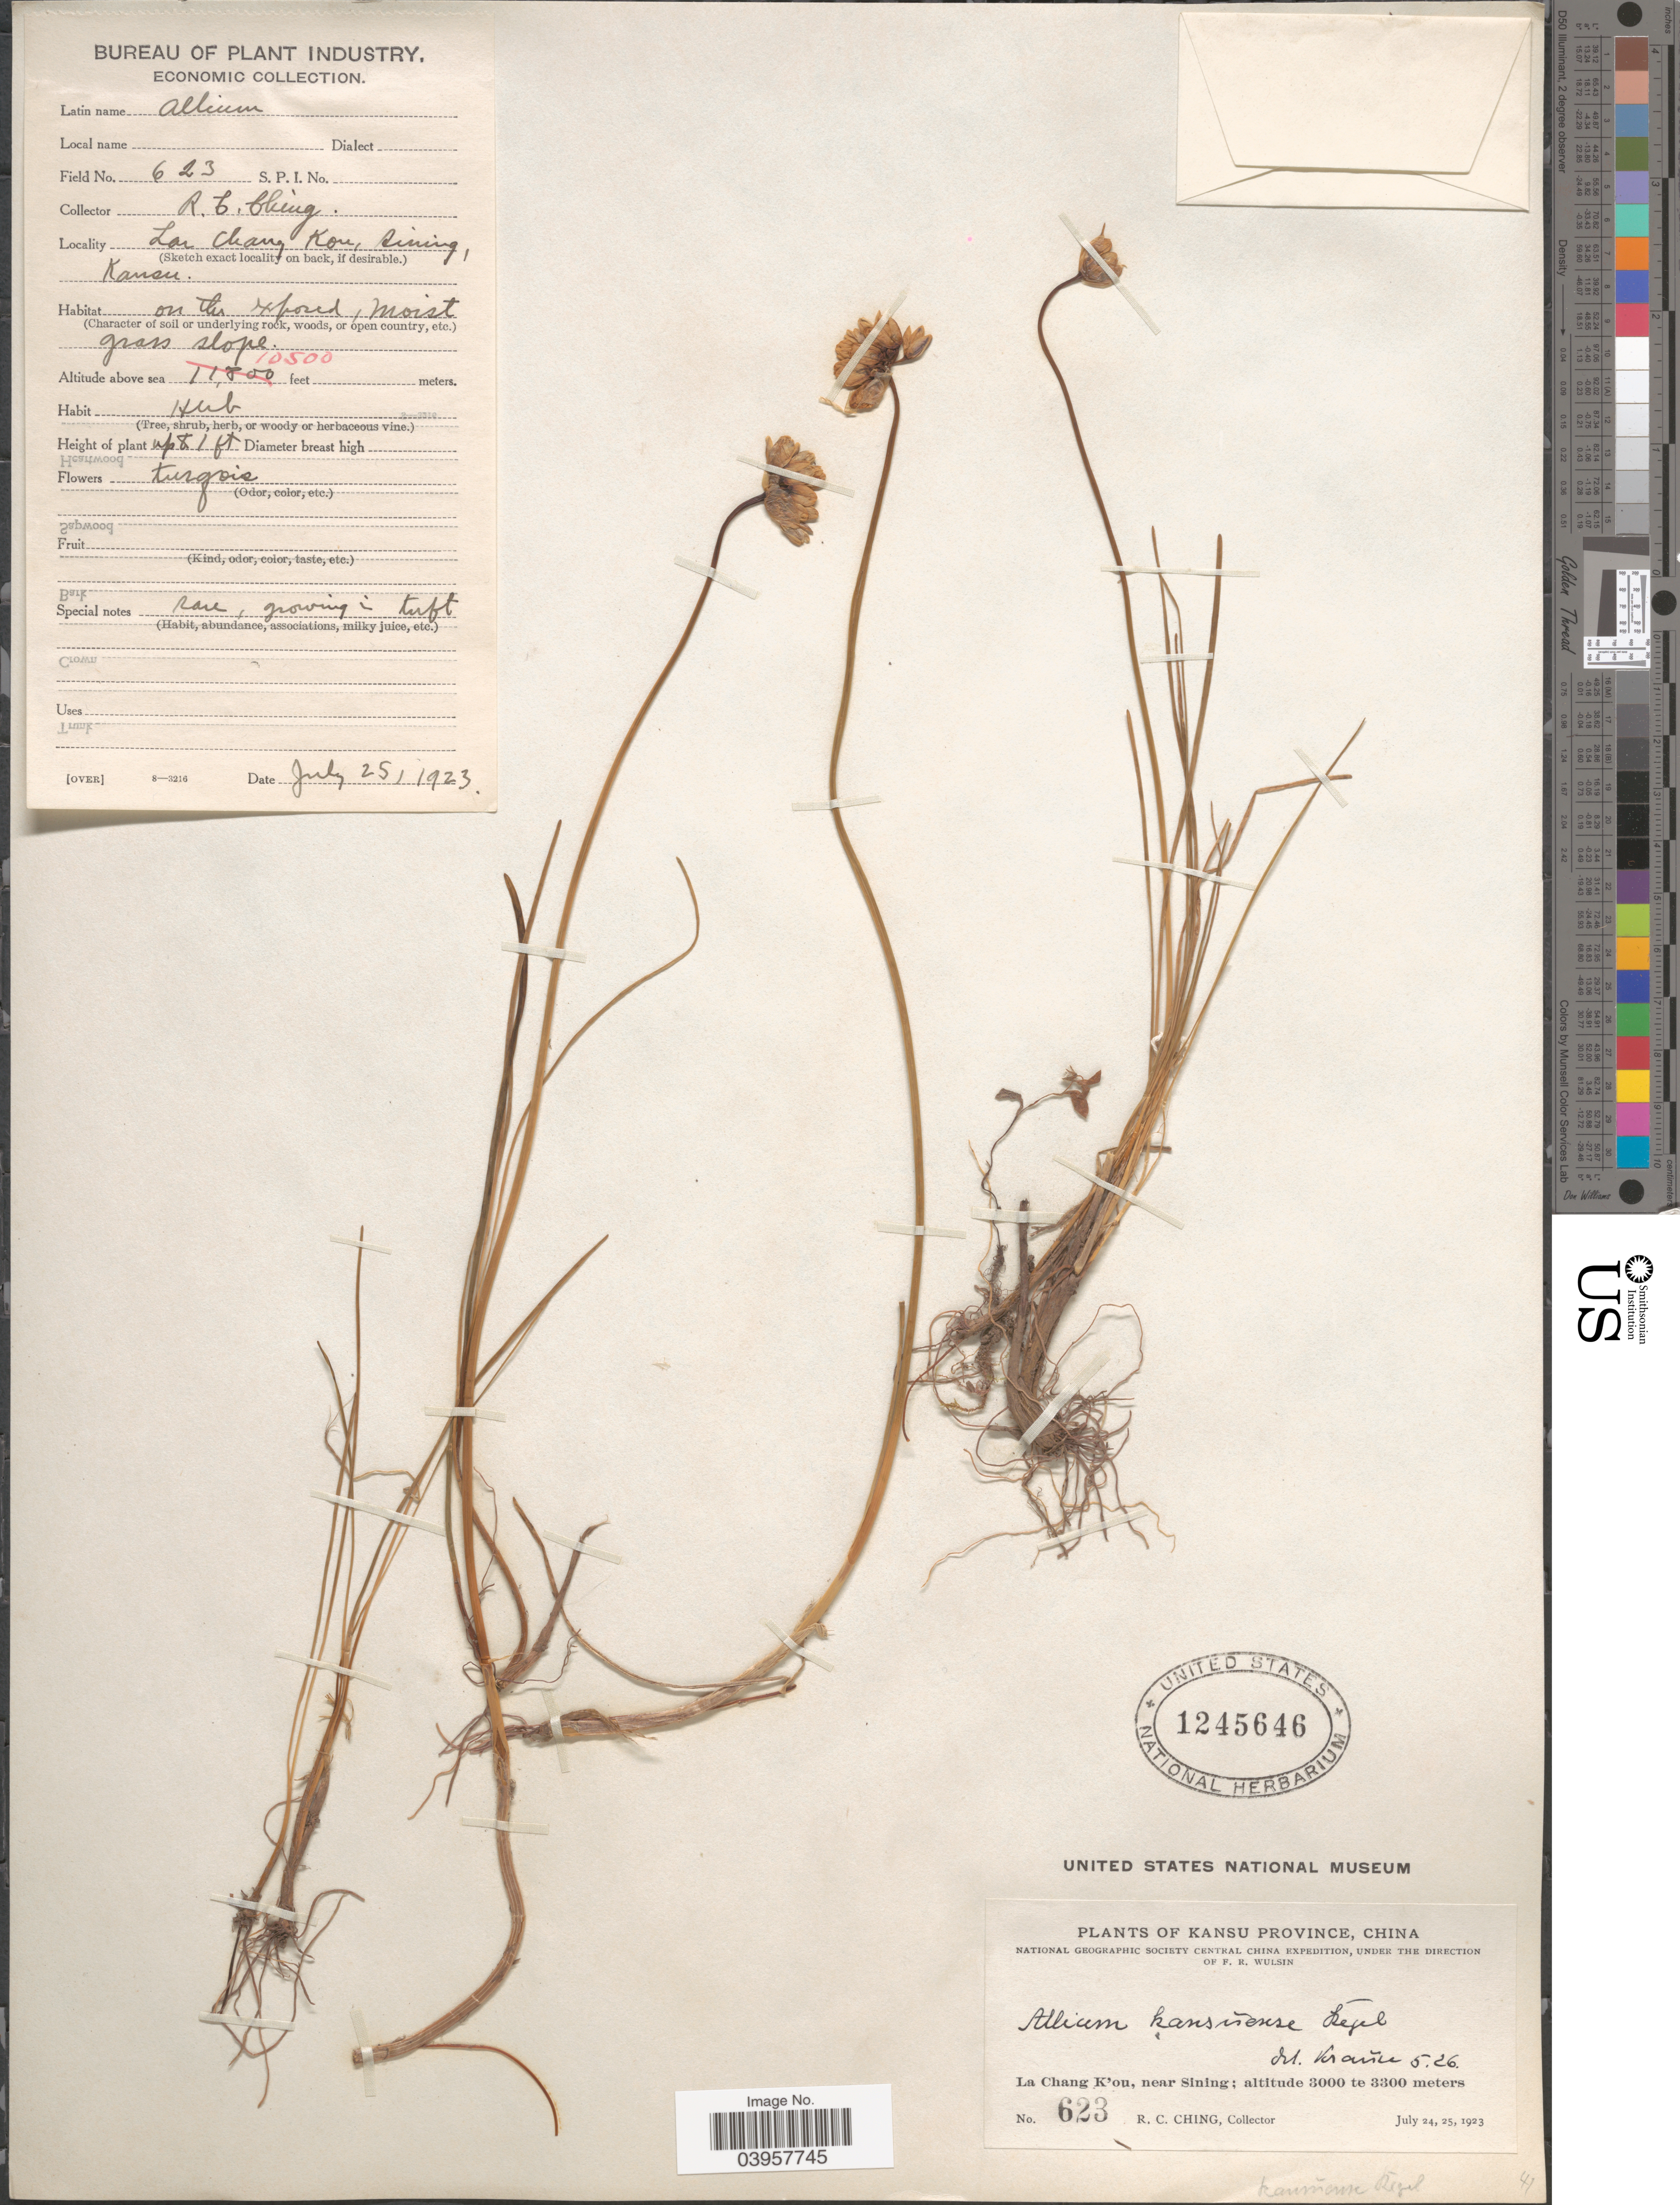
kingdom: Plantae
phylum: Tracheophyta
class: Liliopsida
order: Asparagales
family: Amaryllidaceae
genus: Allium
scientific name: Allium kansuense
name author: Regel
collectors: R. C. Ching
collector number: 623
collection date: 1923-07-25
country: China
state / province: Gansu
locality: Kansu Province. La Chang K'ou, near Sining. La Chang Kou, Sining, Kansu.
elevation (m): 3200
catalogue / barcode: US 1245646